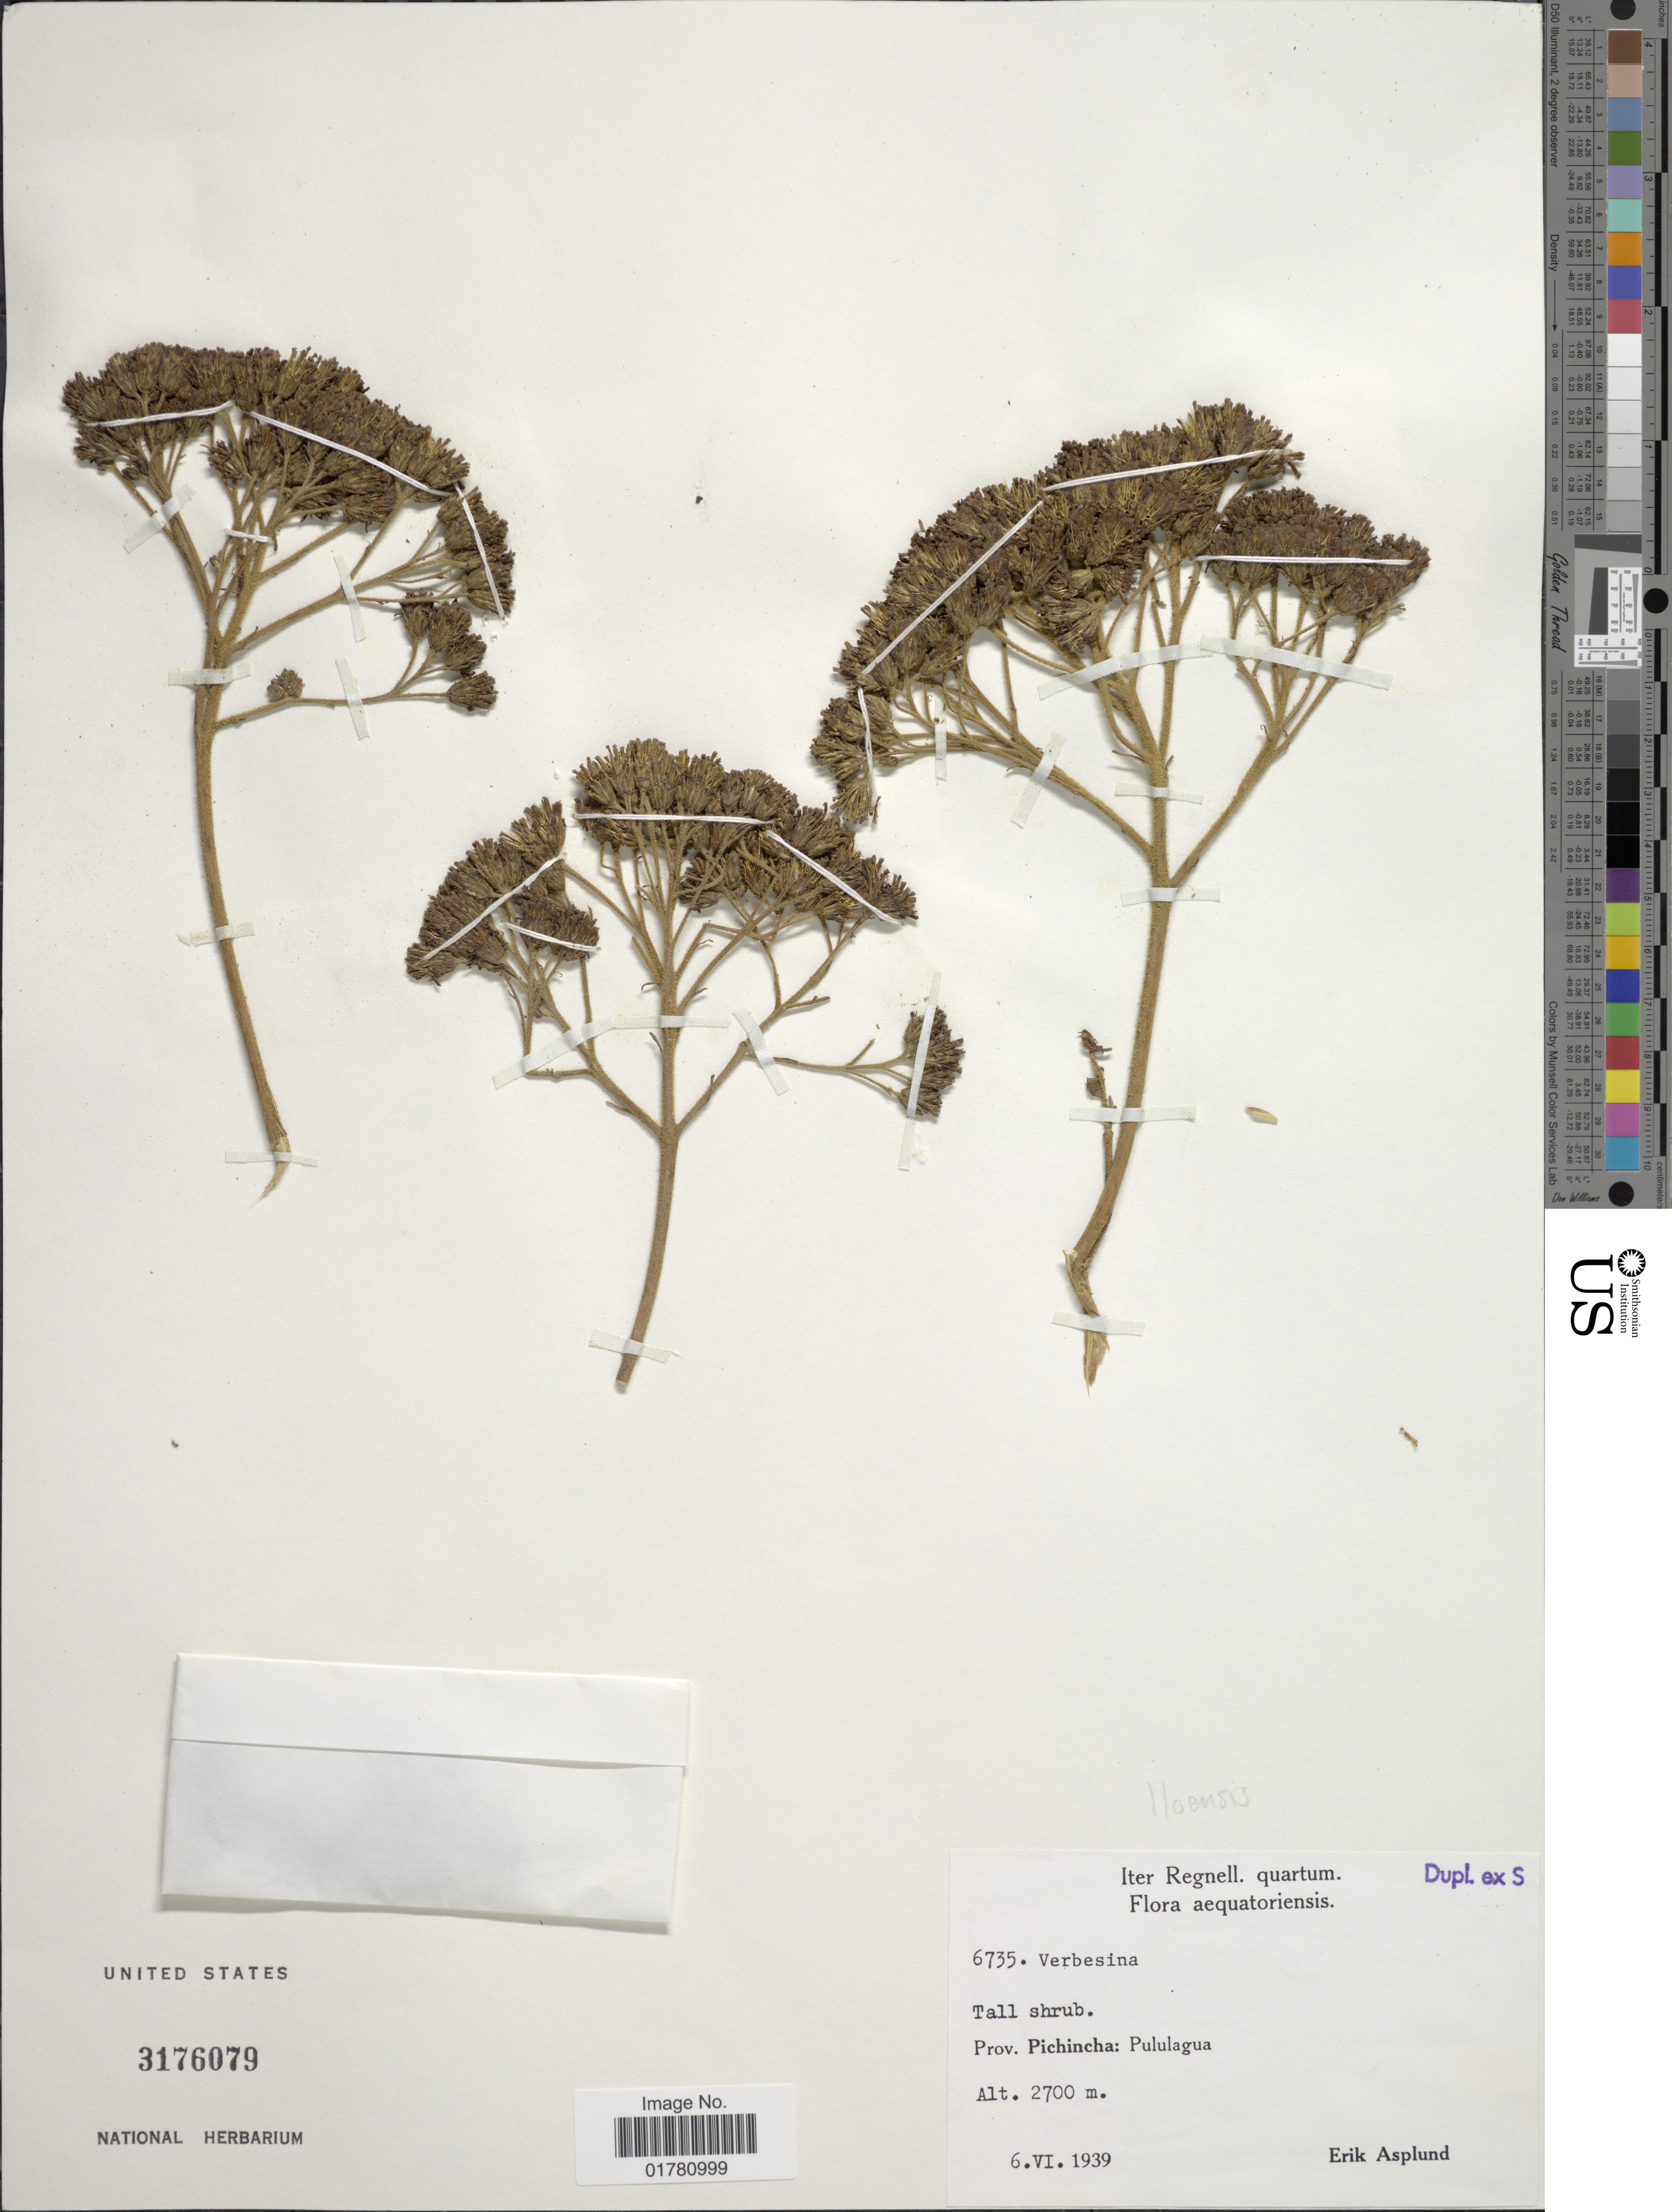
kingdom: Plantae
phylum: Tracheophyta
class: Magnoliopsida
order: Asterales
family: Asteraceae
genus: Verbesina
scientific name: Verbesina lloensis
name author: Hieron.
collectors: E. Asplund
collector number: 6735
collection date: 1939-06-06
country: Ecuador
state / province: Pichincha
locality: Pululagua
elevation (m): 2700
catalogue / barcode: US 3176079